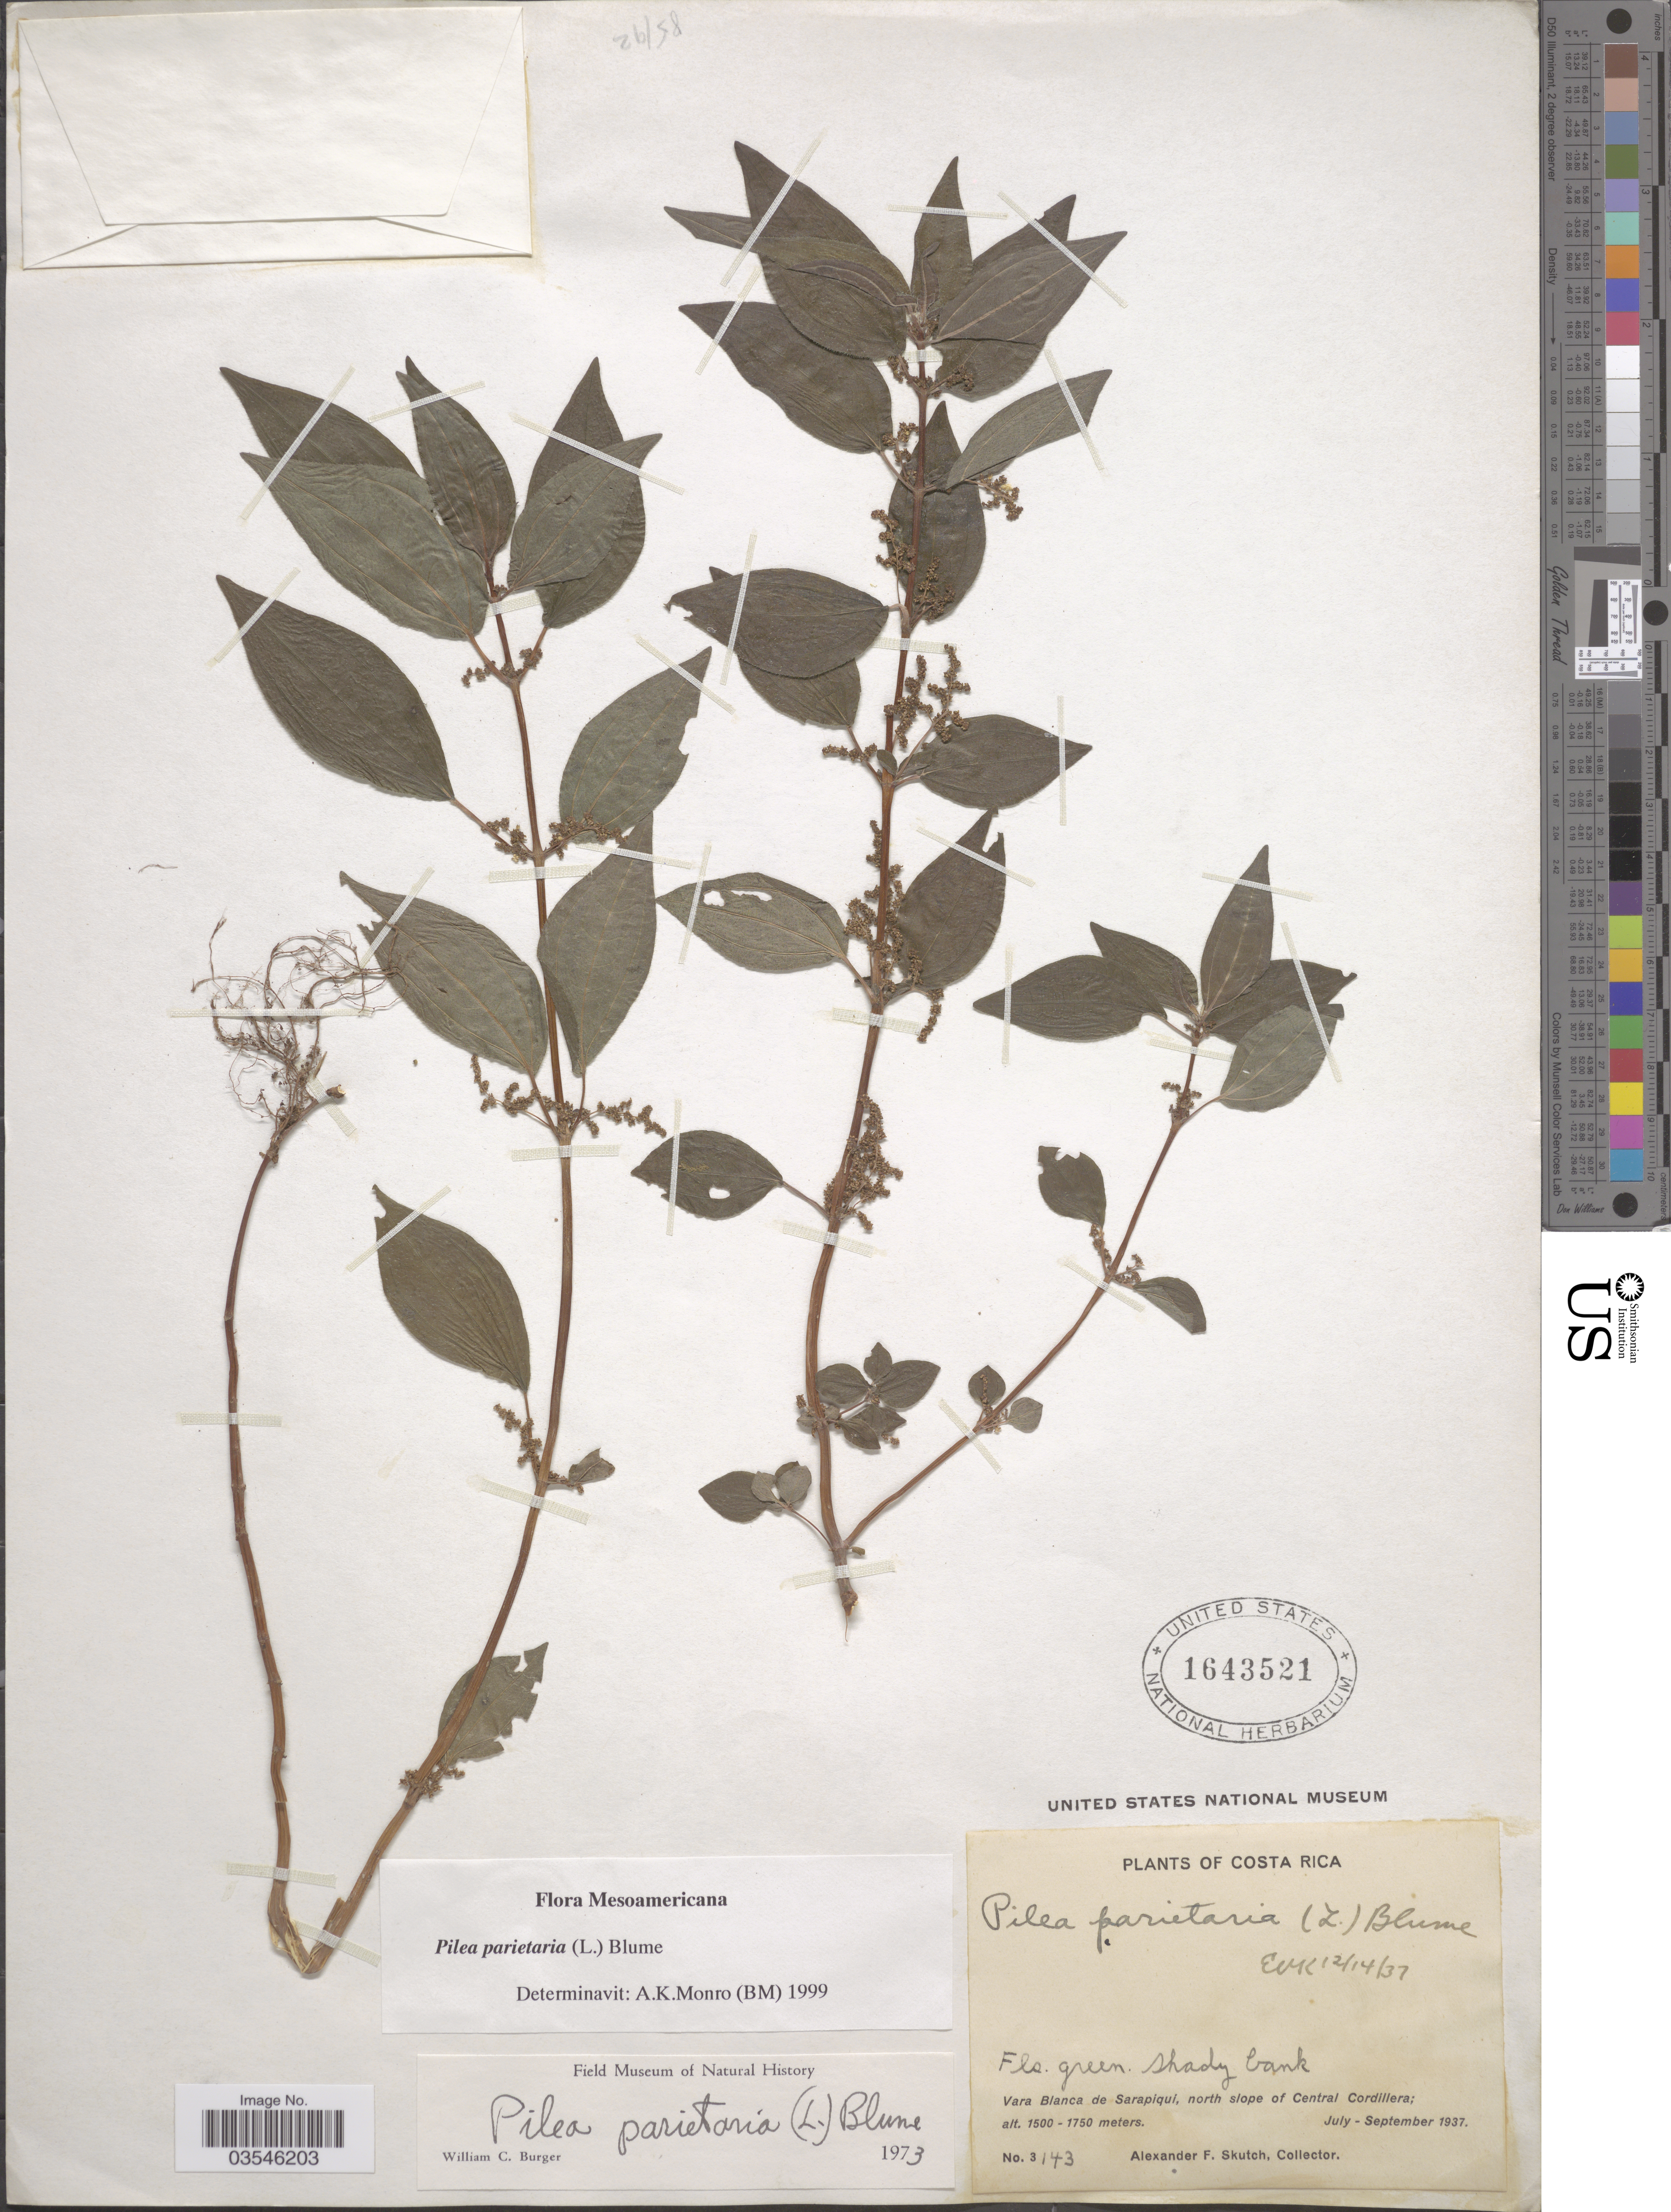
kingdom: Plantae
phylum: Tracheophyta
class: Magnoliopsida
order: Rosales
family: Urticaceae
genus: Pilea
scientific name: Pilea parietaria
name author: (L.) Blume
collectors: A. F. Skutch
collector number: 3143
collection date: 1937-07/1937-09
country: Costa Rica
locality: Vara Blanca de Sarapiqui, north slope of Central Cordillera;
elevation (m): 1500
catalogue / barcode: US 1643521